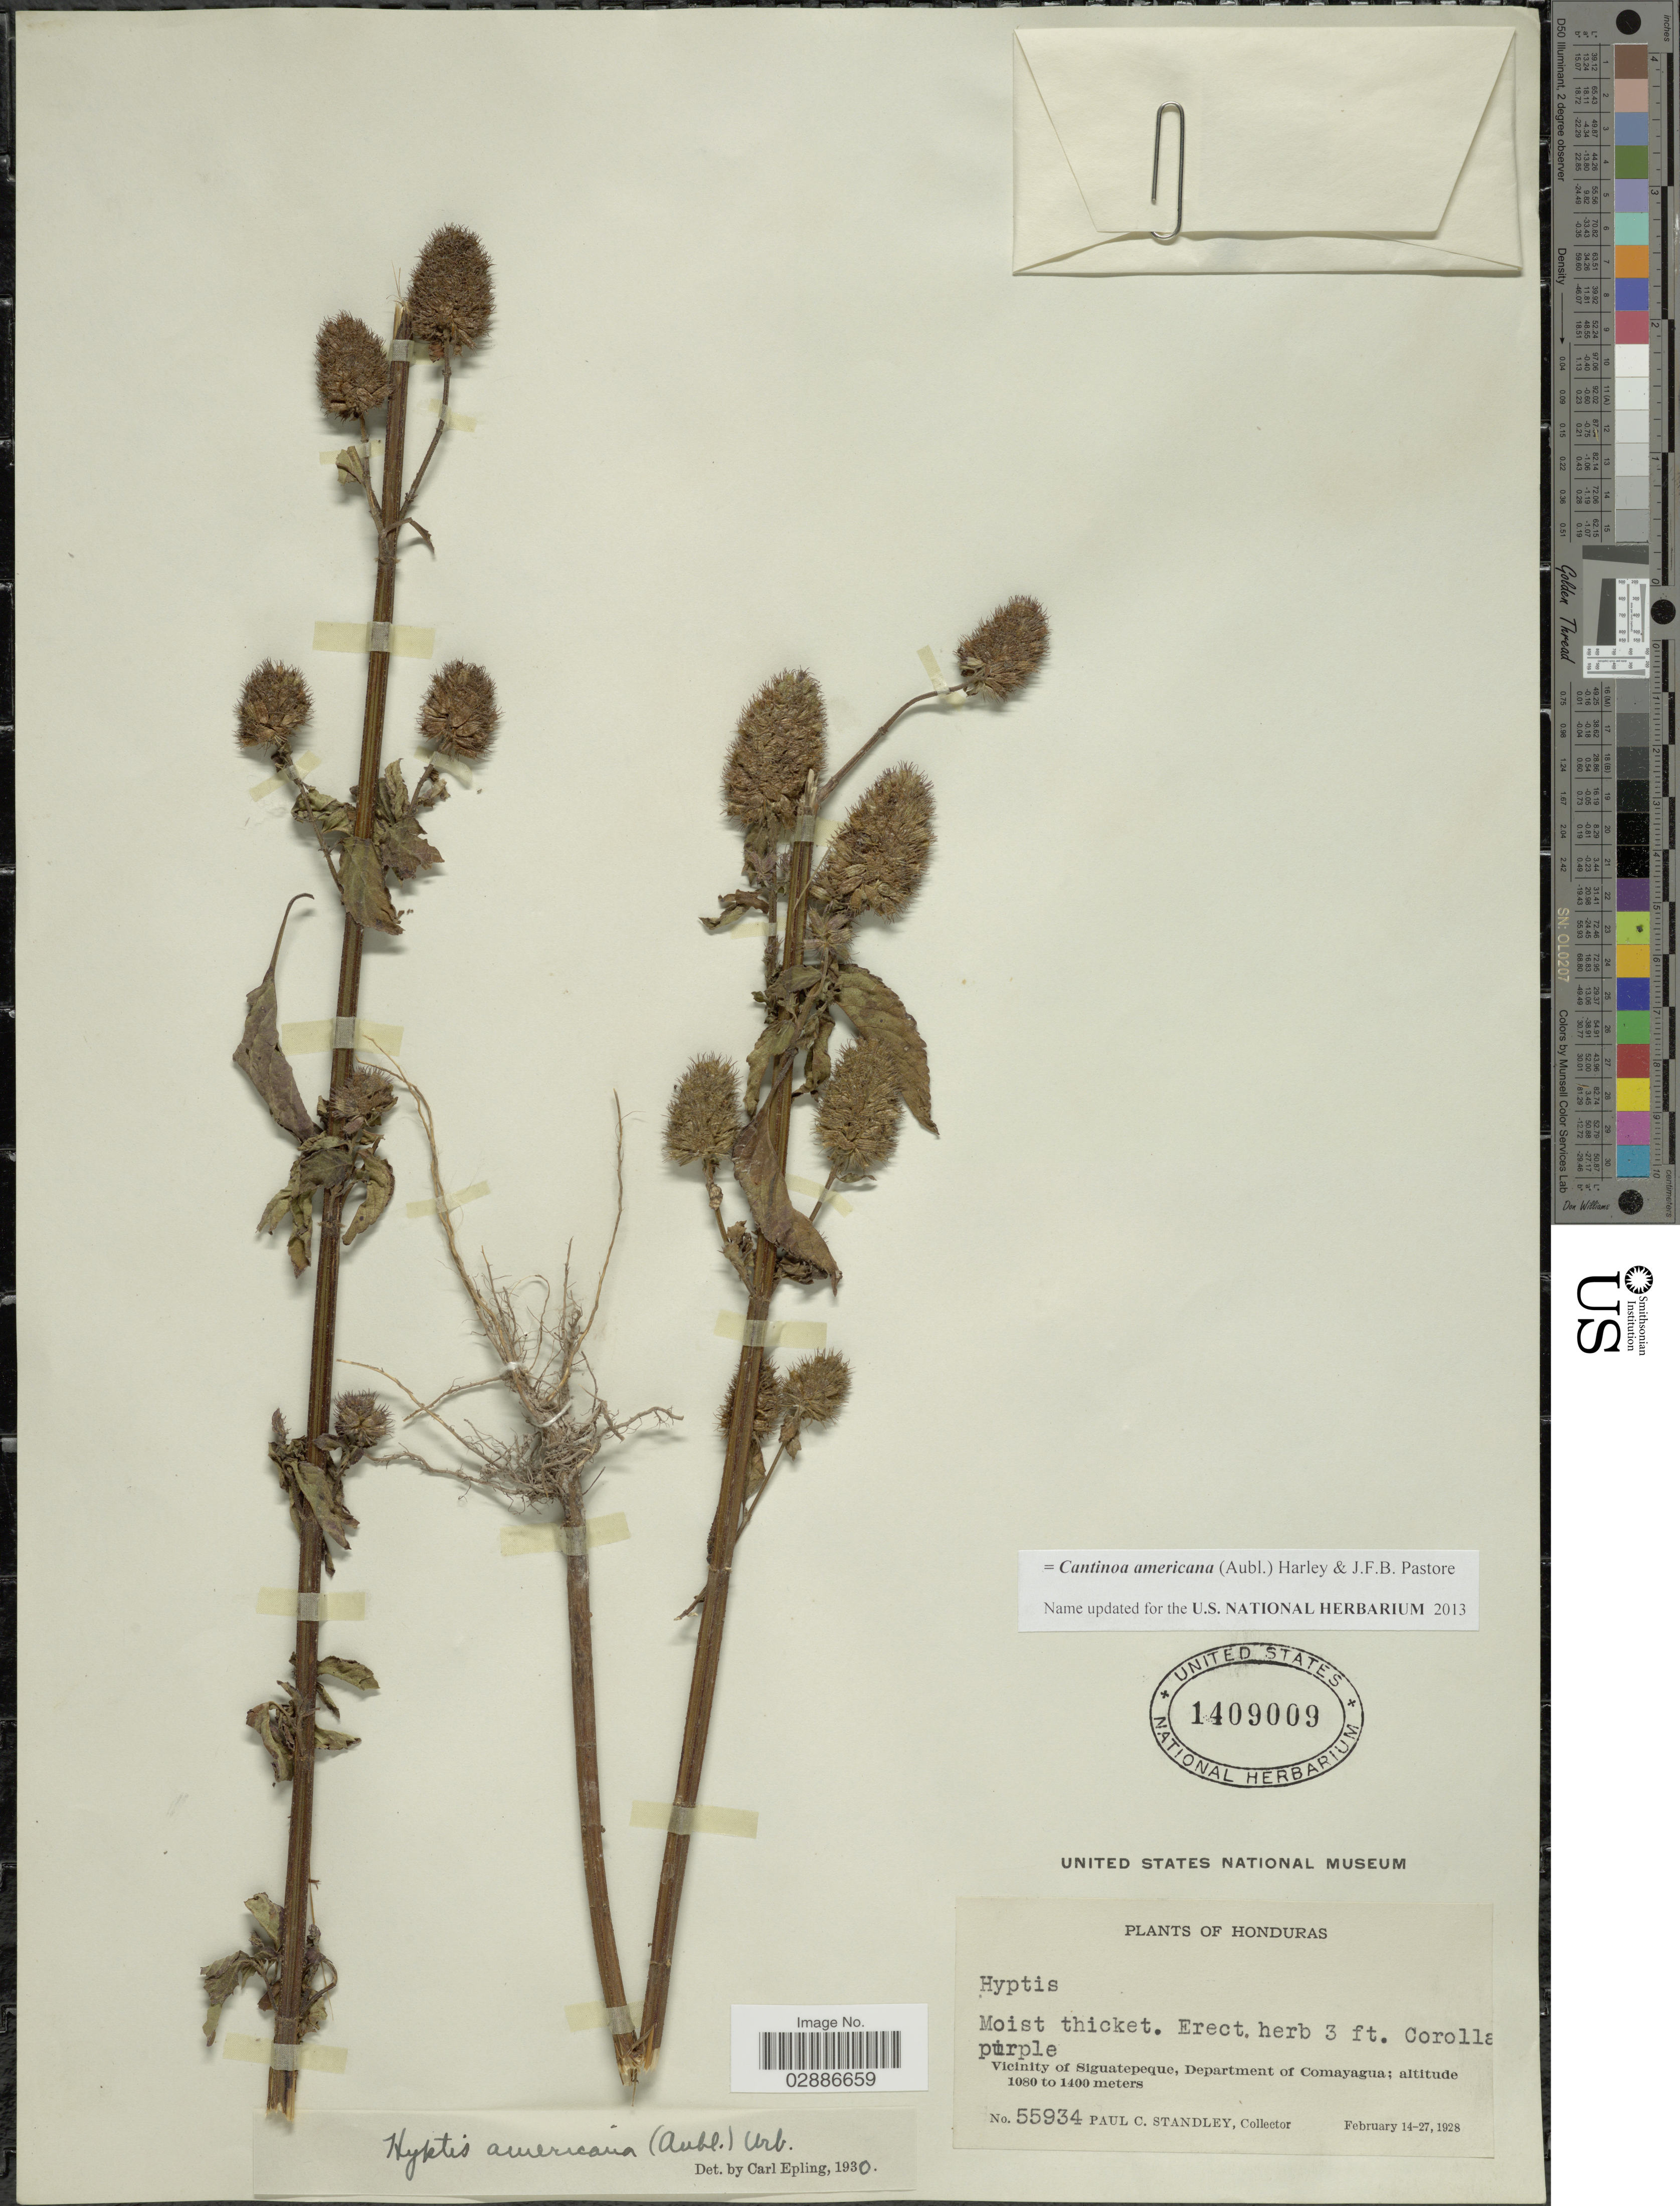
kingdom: Plantae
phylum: Tracheophyta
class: Magnoliopsida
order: Lamiales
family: Lamiaceae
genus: Cantinoa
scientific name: Cantinoa americana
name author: (Aubl.) Harley & J.F.B. Pastore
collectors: P. C. Standley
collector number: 55934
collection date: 1928-02-14/1928-02-27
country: Honduras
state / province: Comayagua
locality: Vicinity of Siguatepeque, Department of Comayagua.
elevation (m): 1080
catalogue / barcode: US 1409009